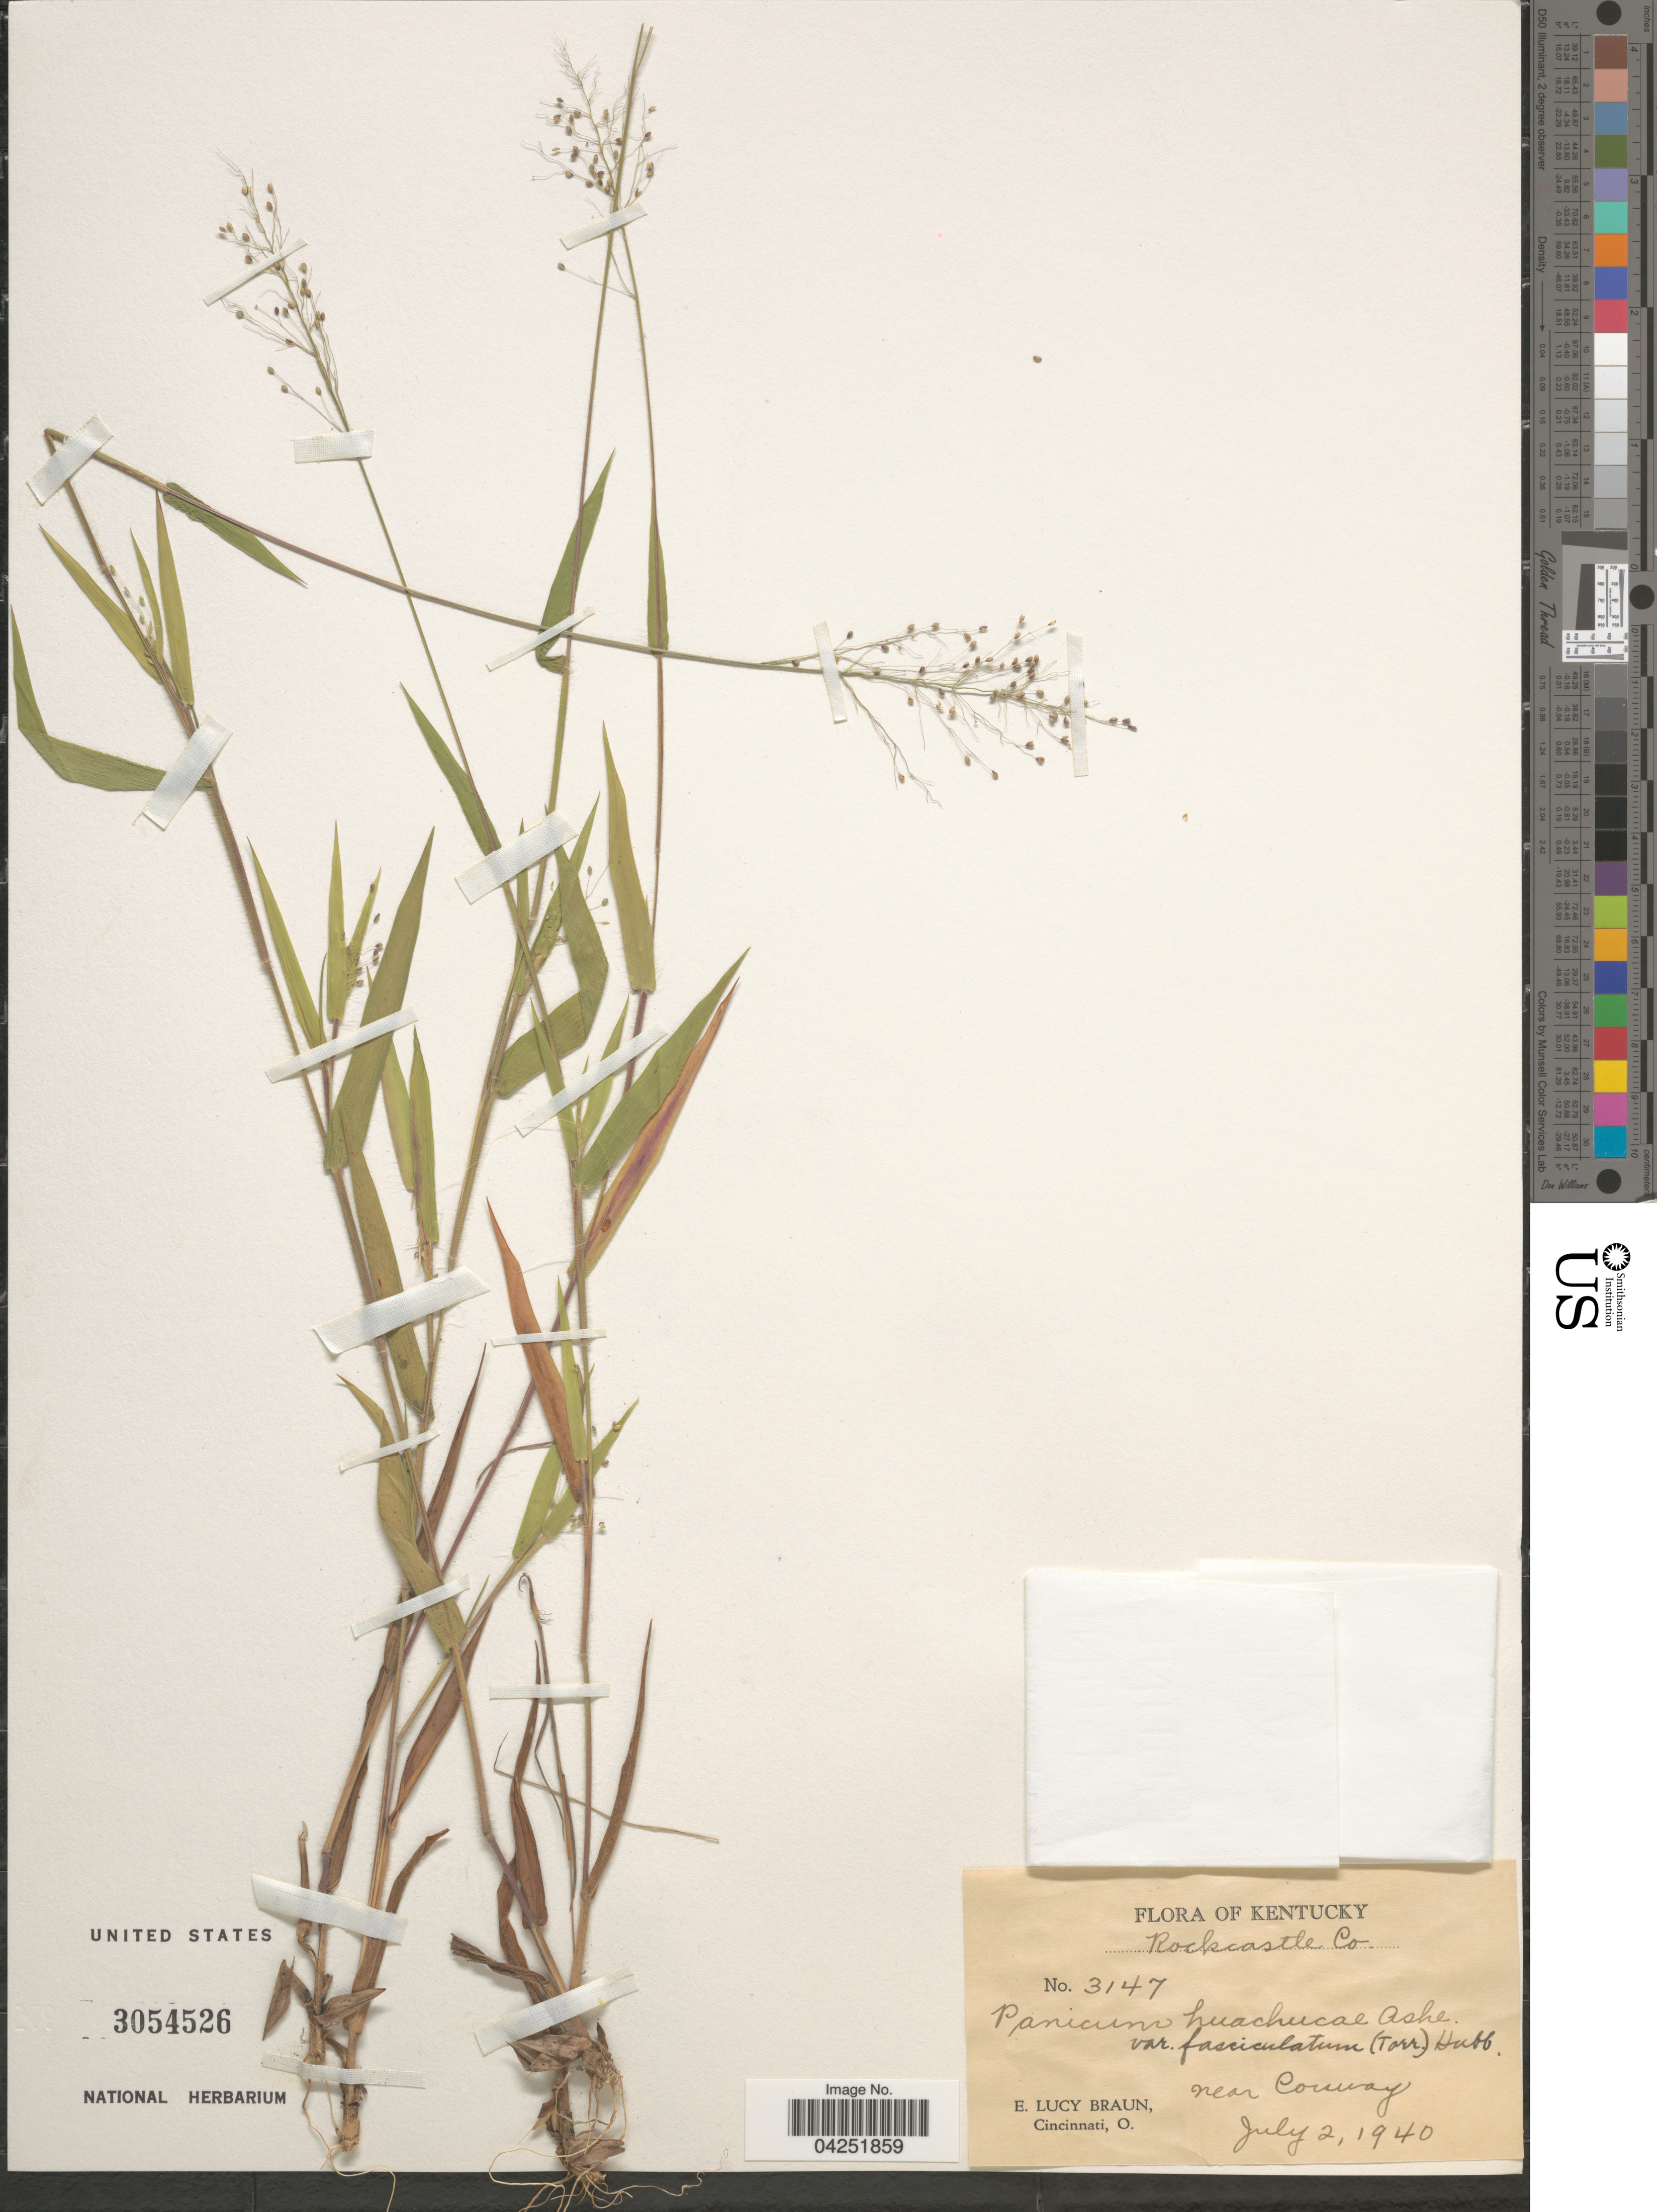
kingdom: Plantae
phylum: Tracheophyta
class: Liliopsida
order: Poales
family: Poaceae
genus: Dichanthelium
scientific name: Dichanthelium acuminatum var. fasciculatum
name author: (Torr.) Freckmann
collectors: E. L. Braun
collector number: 3147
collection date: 1940-07-02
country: United States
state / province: Kentucky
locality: Rockcastle Co. Near Conway.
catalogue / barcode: US 3054526